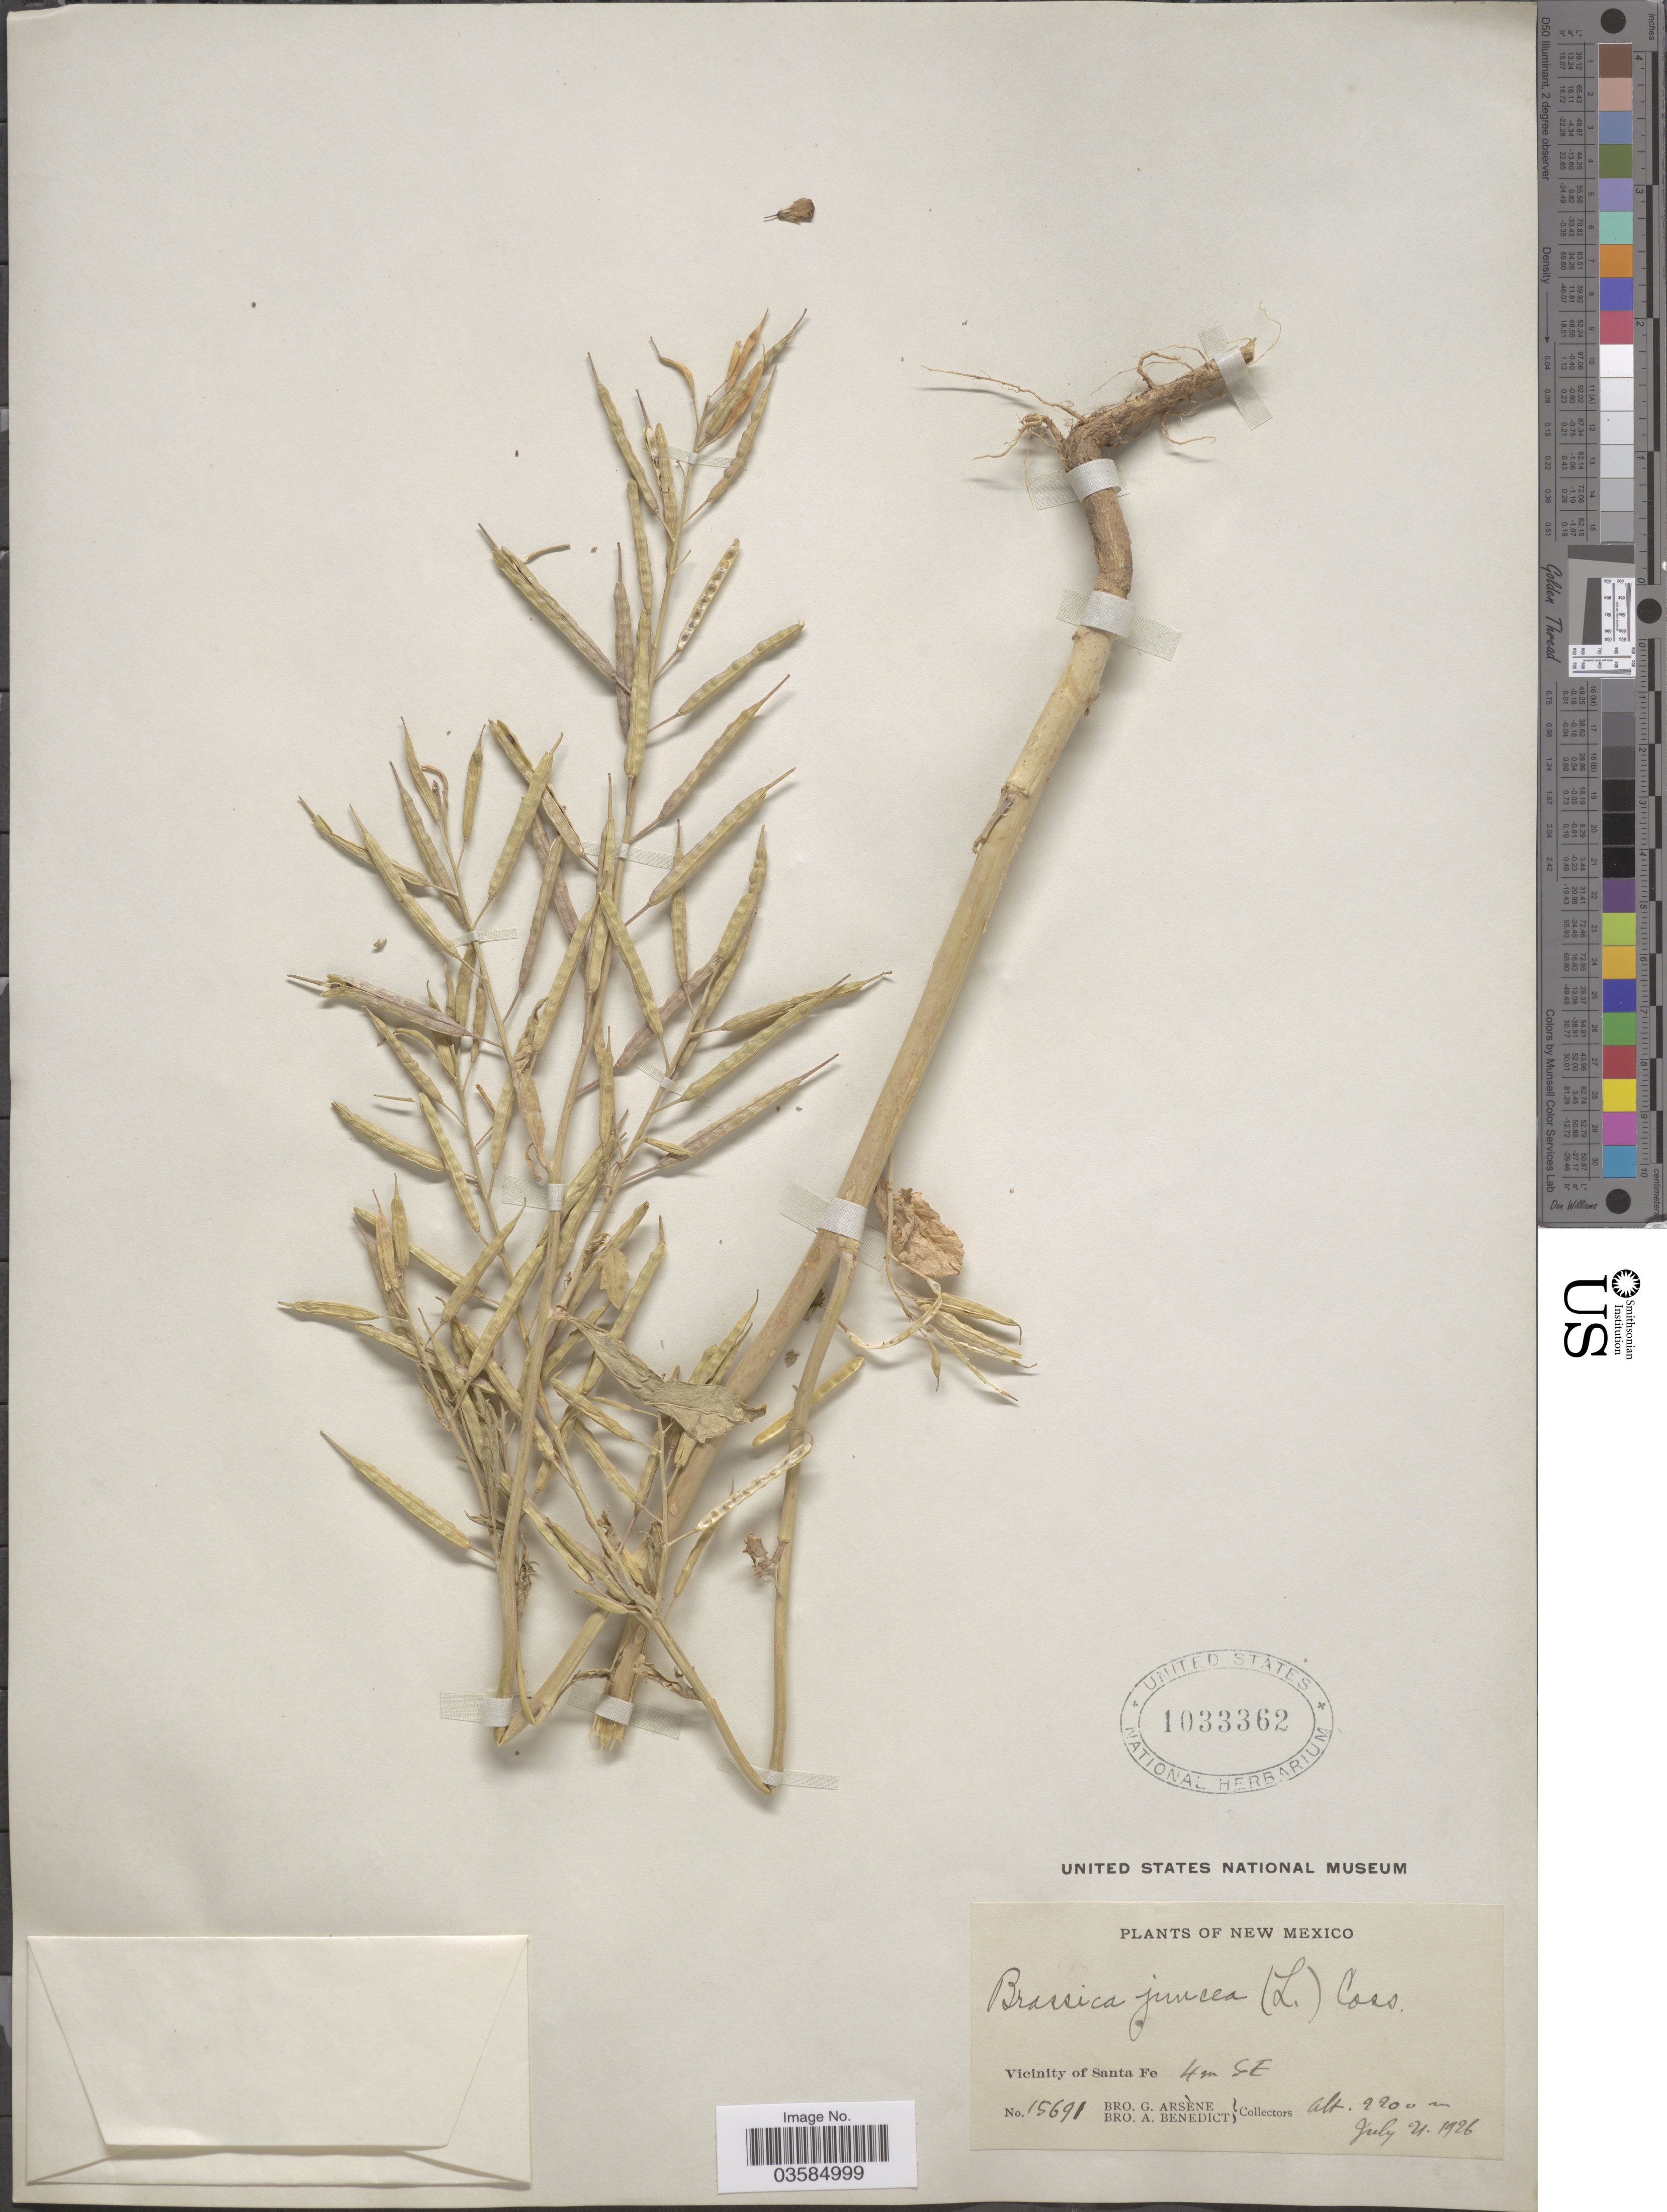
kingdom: Plantae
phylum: Tracheophyta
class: Magnoliopsida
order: Brassicales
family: Brassicaceae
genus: Brassica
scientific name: Brassica juncea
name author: (L.) Czern.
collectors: Bro. G. Arsène & Bro. A. Benedict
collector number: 15691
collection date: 1926-07-21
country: United States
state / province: New Mexico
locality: Vicinity of Santa Fe. 4m S.E.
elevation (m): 2200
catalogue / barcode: US 1033362